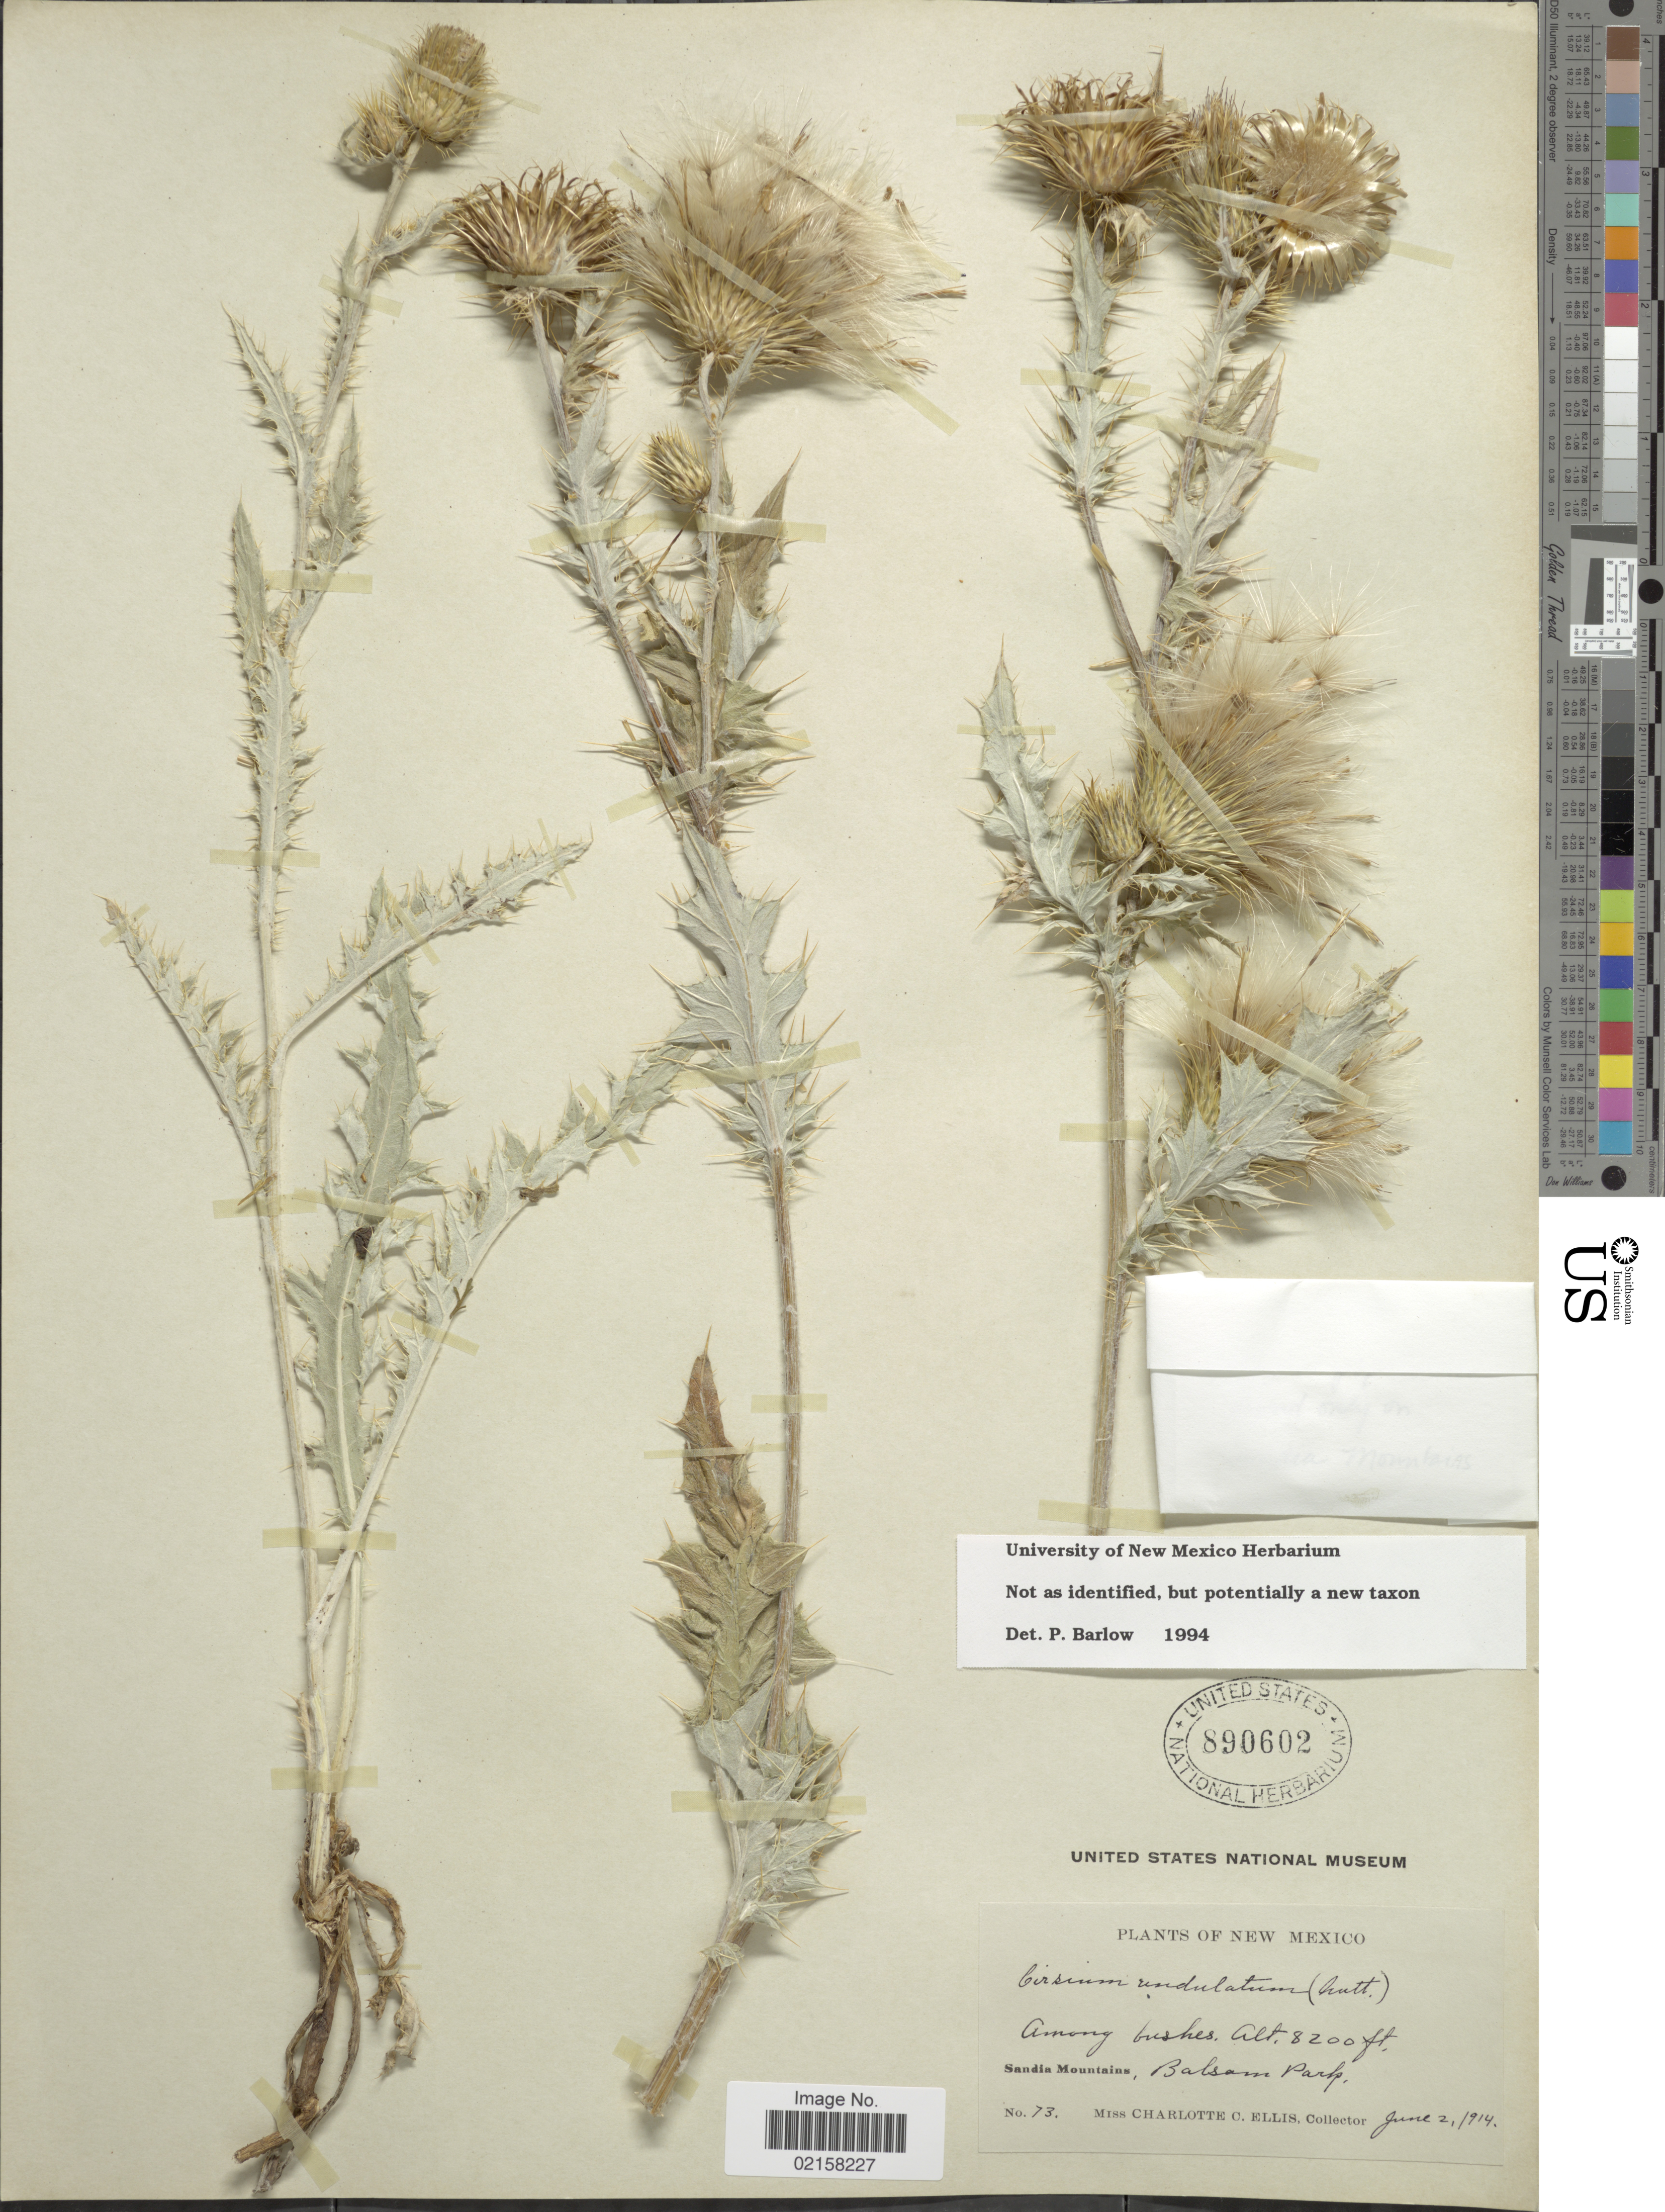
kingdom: Plantae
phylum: Tracheophyta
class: Magnoliopsida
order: Asterales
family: Asteraceae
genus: Cirsium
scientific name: Cirsium sp.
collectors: C. C. Ellis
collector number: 73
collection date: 1914-06-02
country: United States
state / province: New Mexico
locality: Among bushes, Sandia Mountains, Balsam Park.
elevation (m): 2499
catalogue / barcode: US 890602